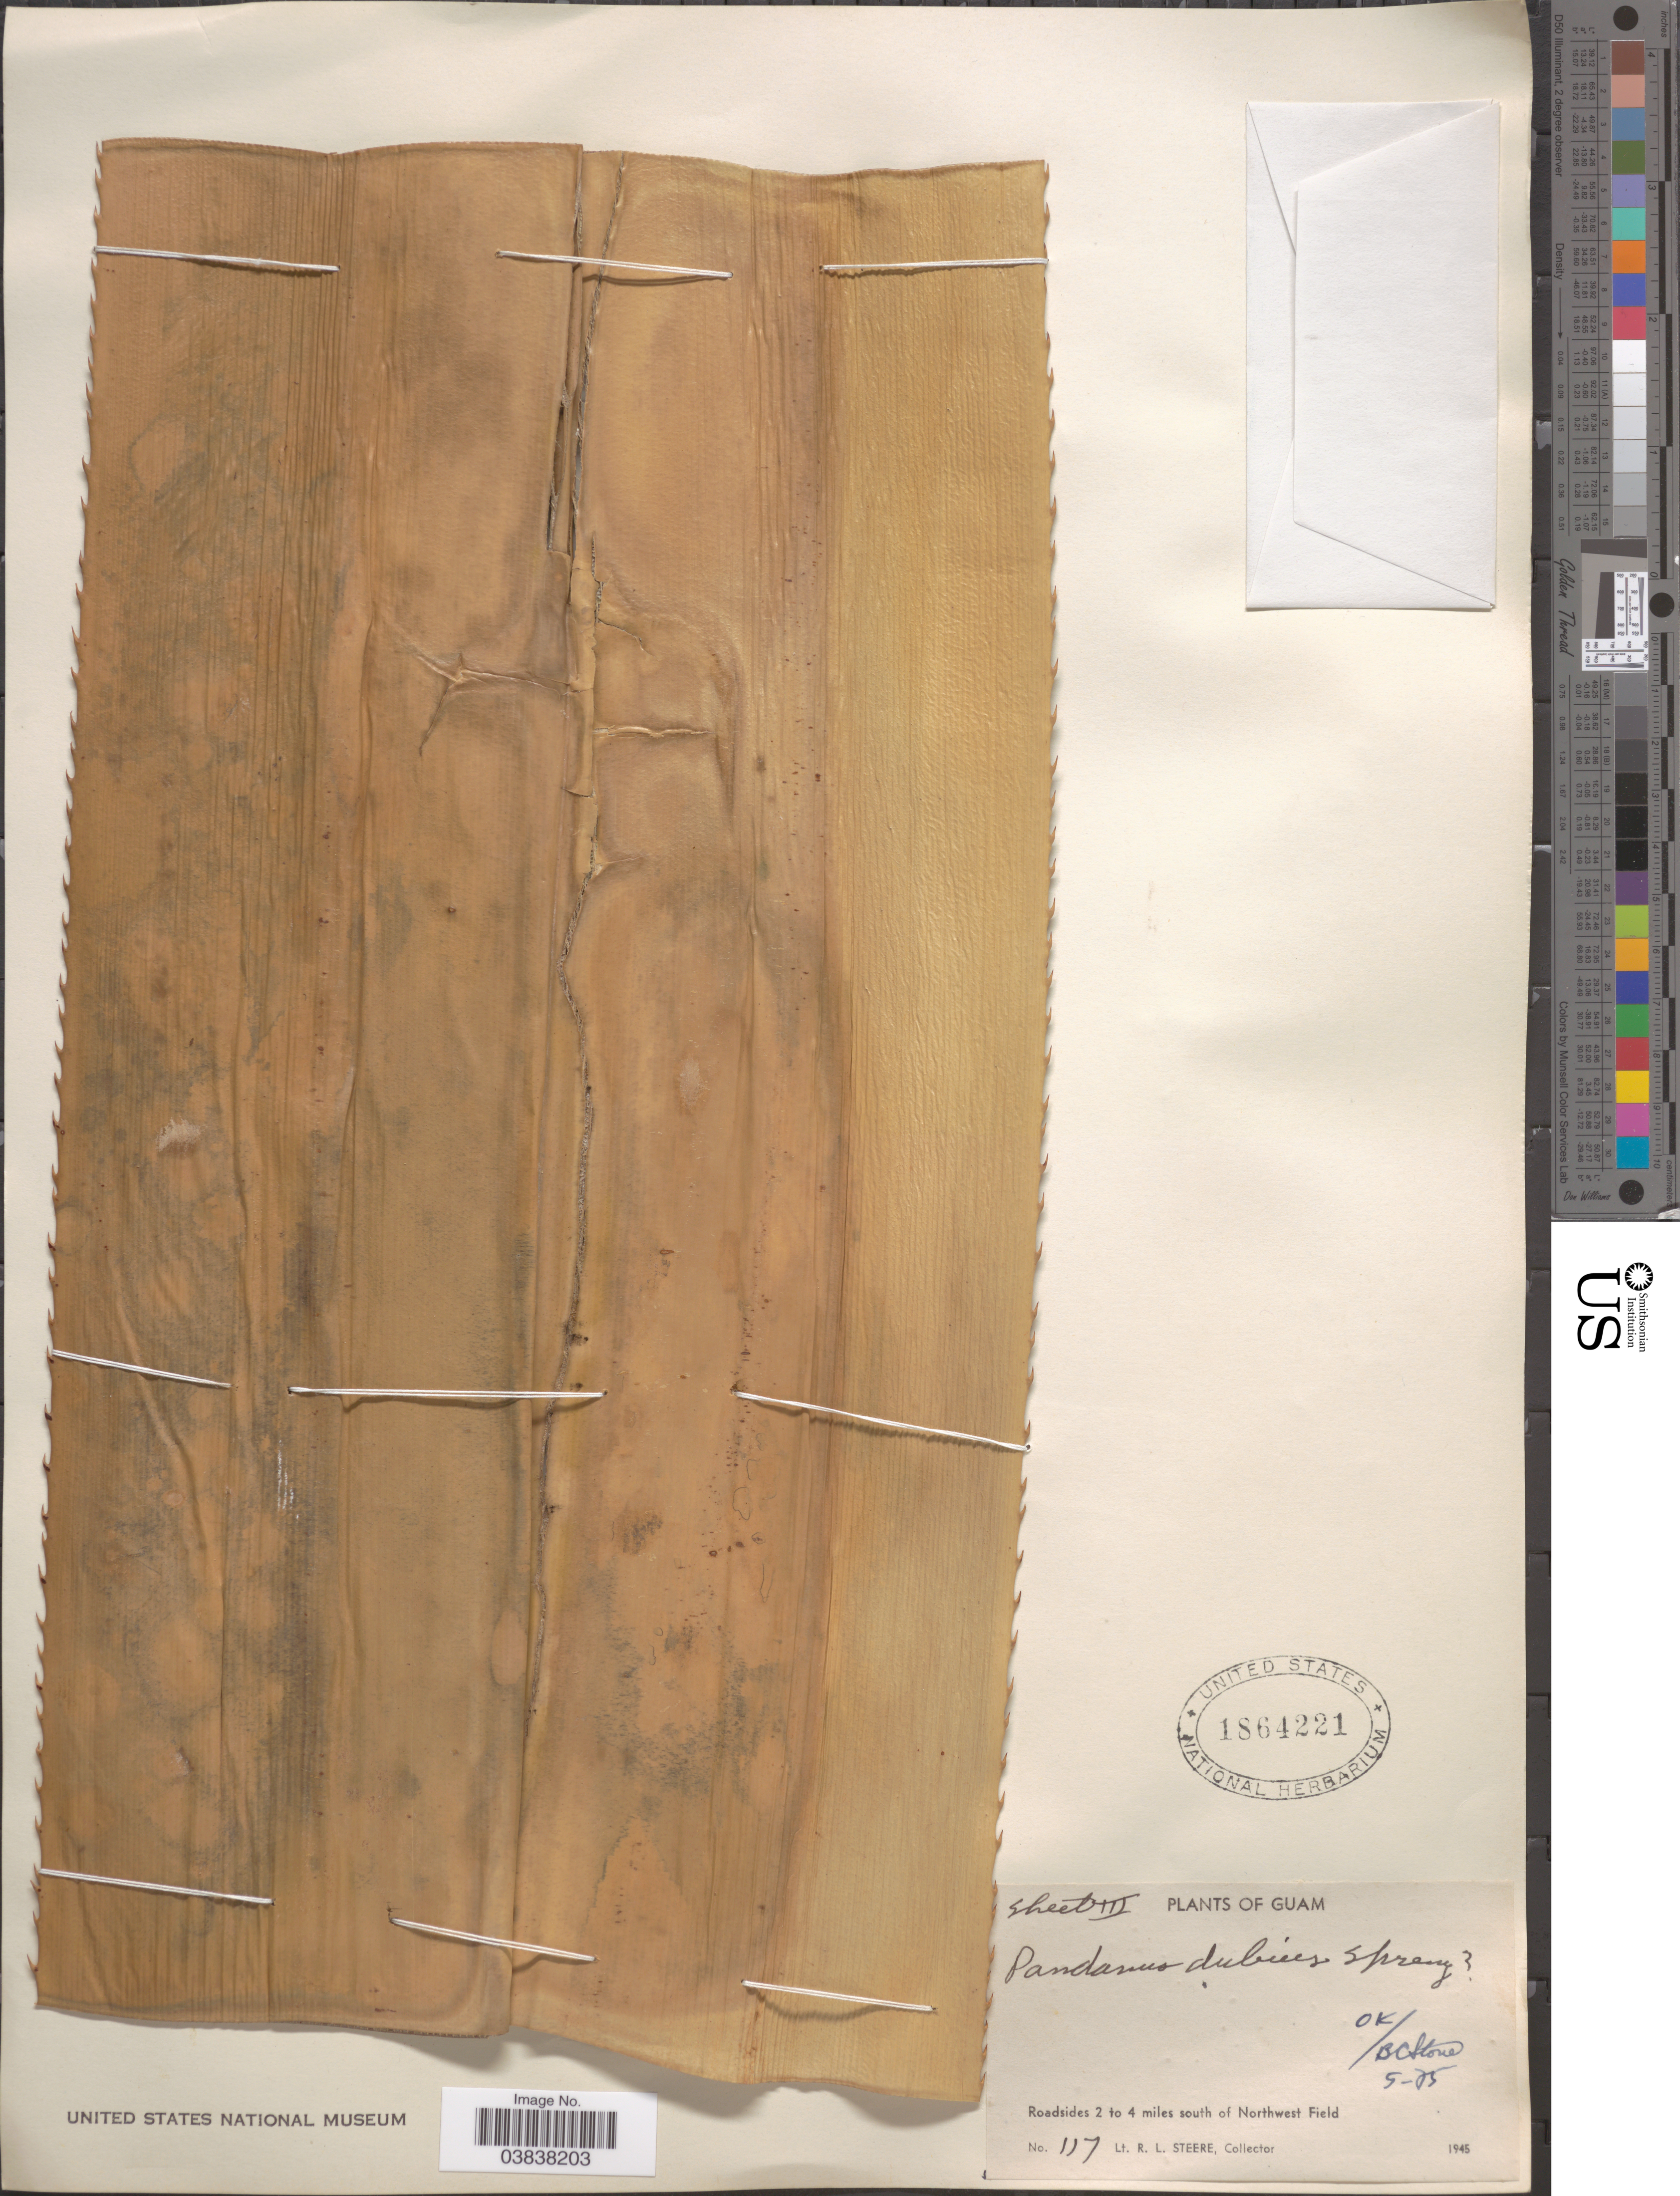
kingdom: Plantae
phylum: Tracheophyta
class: Liliopsida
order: Pandanales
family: Pandanaceae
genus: Pandanus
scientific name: Pandanus dubius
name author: Spreng.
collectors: R. L. Steere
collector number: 117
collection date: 1945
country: Guam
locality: Roadsides 2 to 4 miles south of Northwest Field.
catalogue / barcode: US 1864221